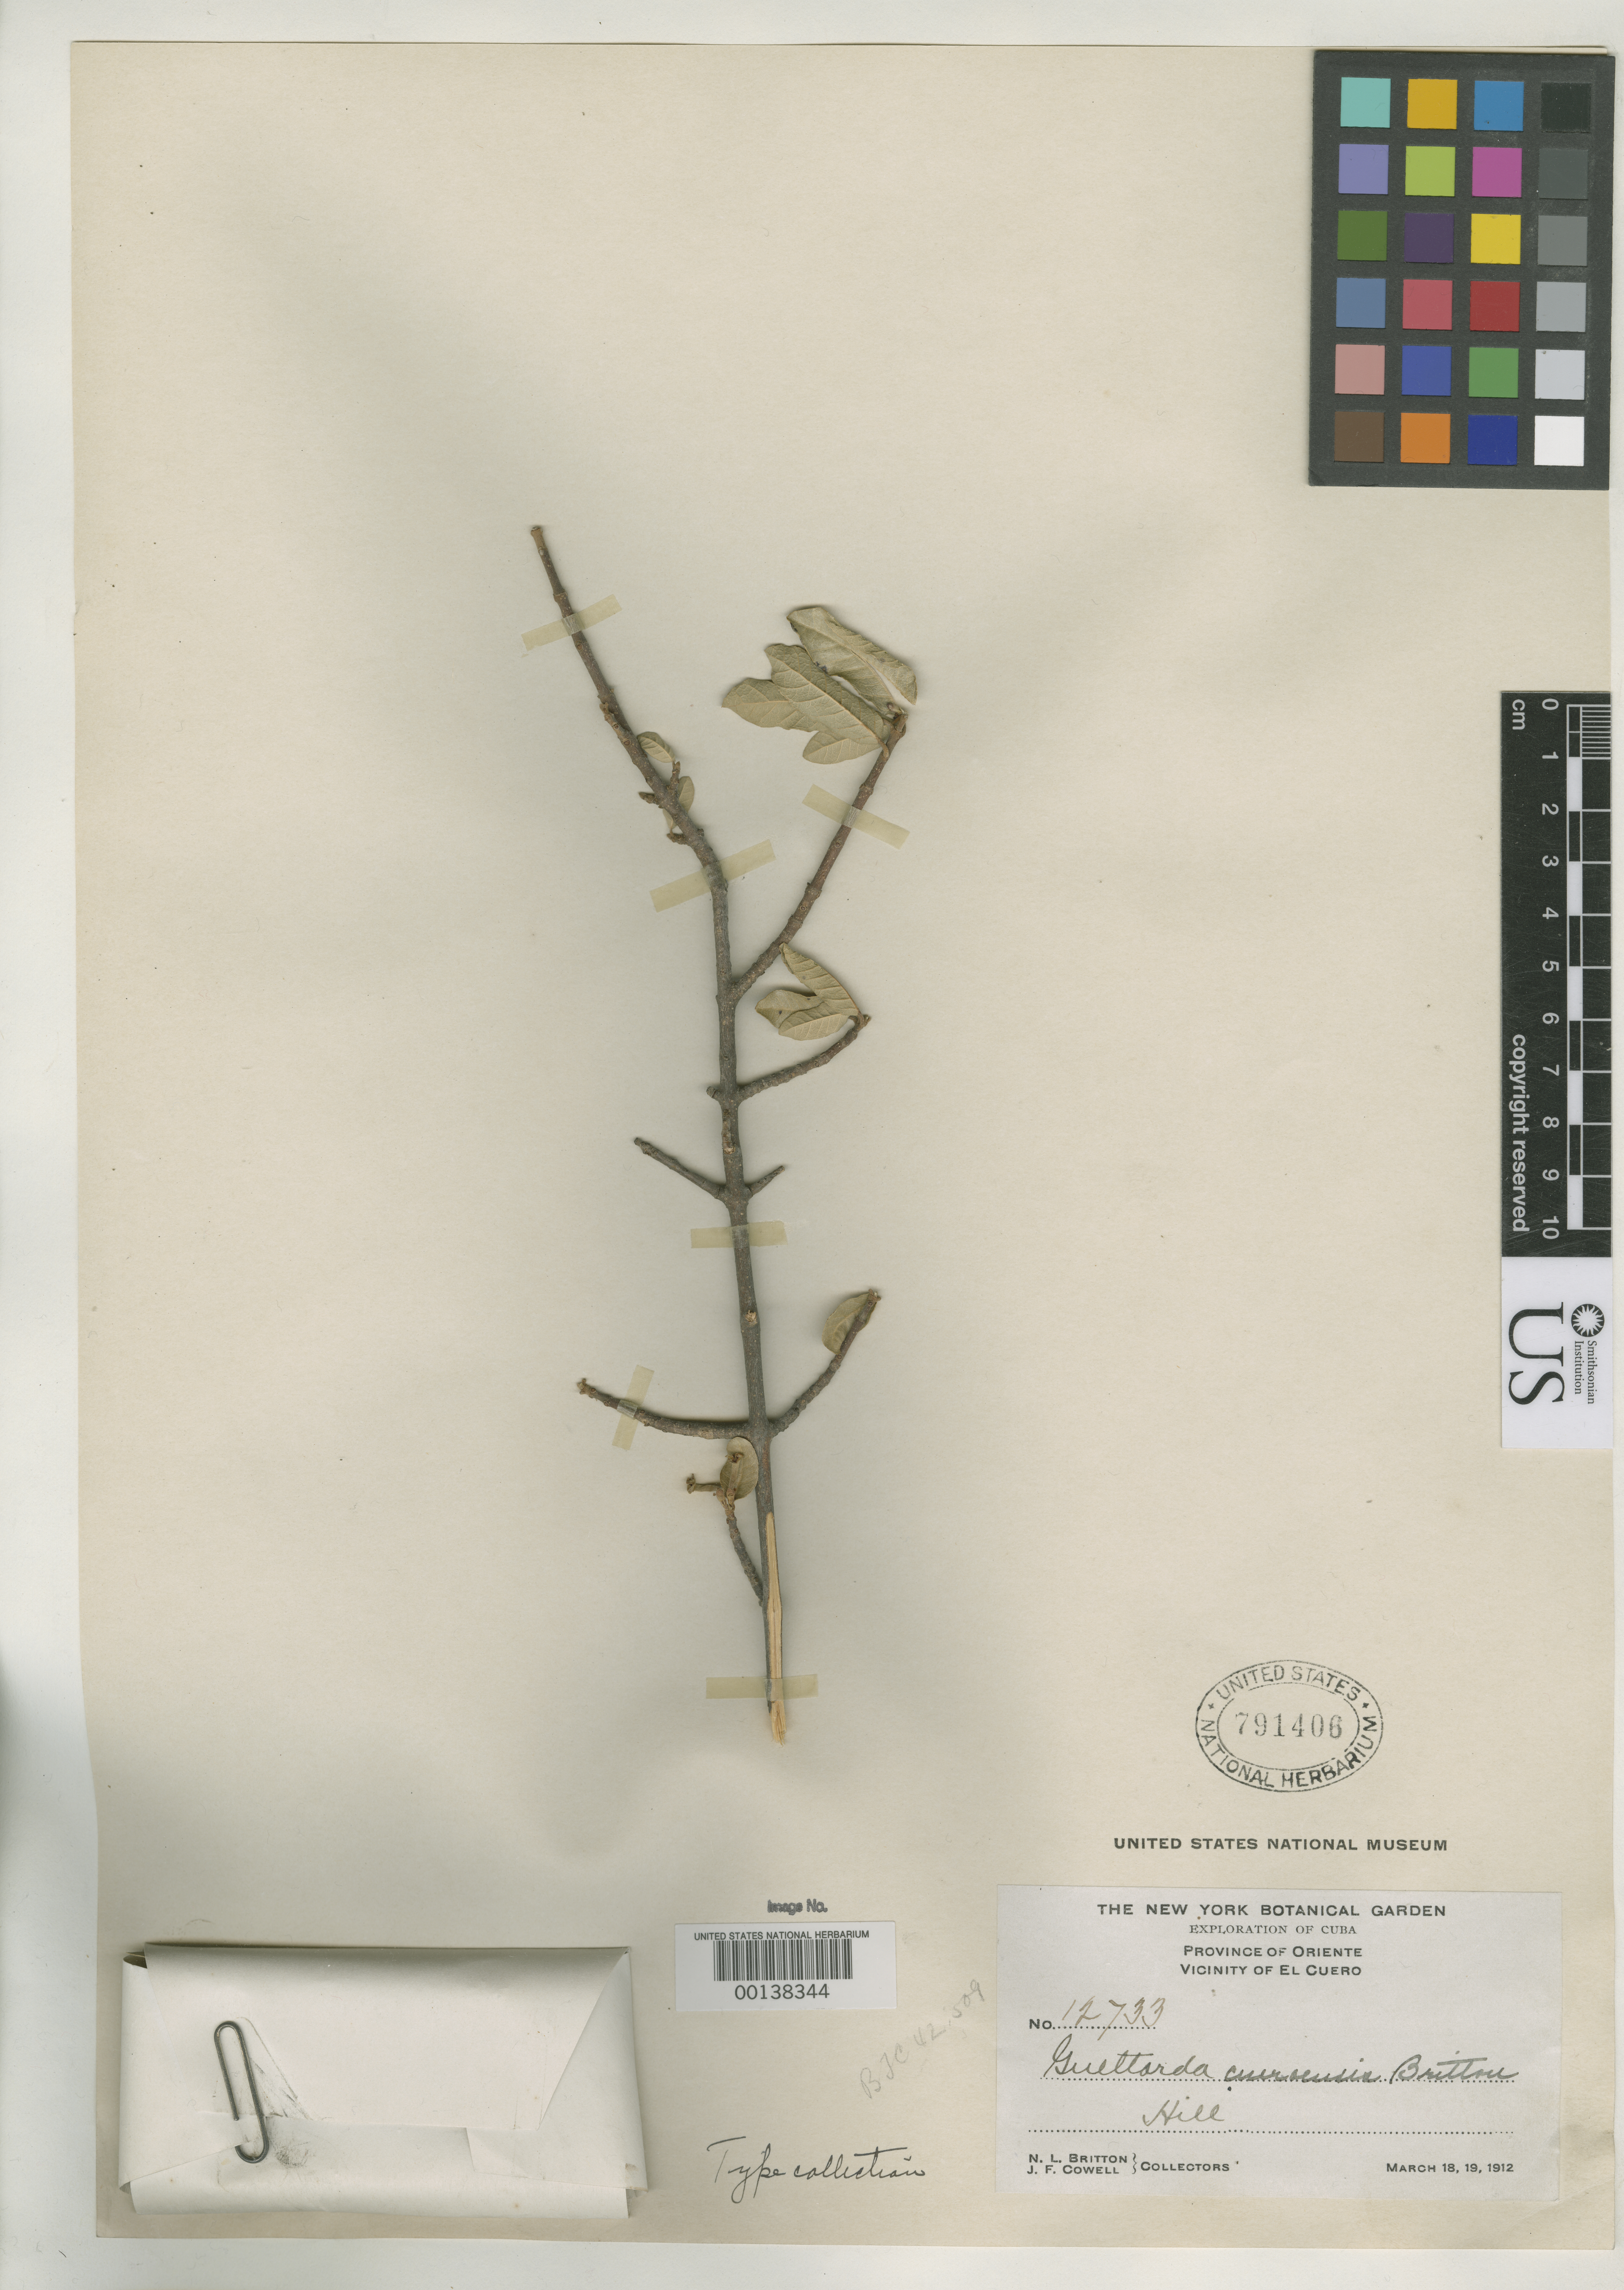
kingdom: Plantae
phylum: Tracheophyta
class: Magnoliopsida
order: Gentianales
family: Rubiaceae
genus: Guettarda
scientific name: Guettarda cueroensis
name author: Britton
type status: Isotype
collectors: N. Britton & J. F. Cowell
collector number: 12733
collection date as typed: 18 Mar 1912 to 19 Mar 1912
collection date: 1912-03-18/1912-03-19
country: Cuba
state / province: Oriente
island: Greater Antilles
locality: El Cuero.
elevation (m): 150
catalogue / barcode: US 791406